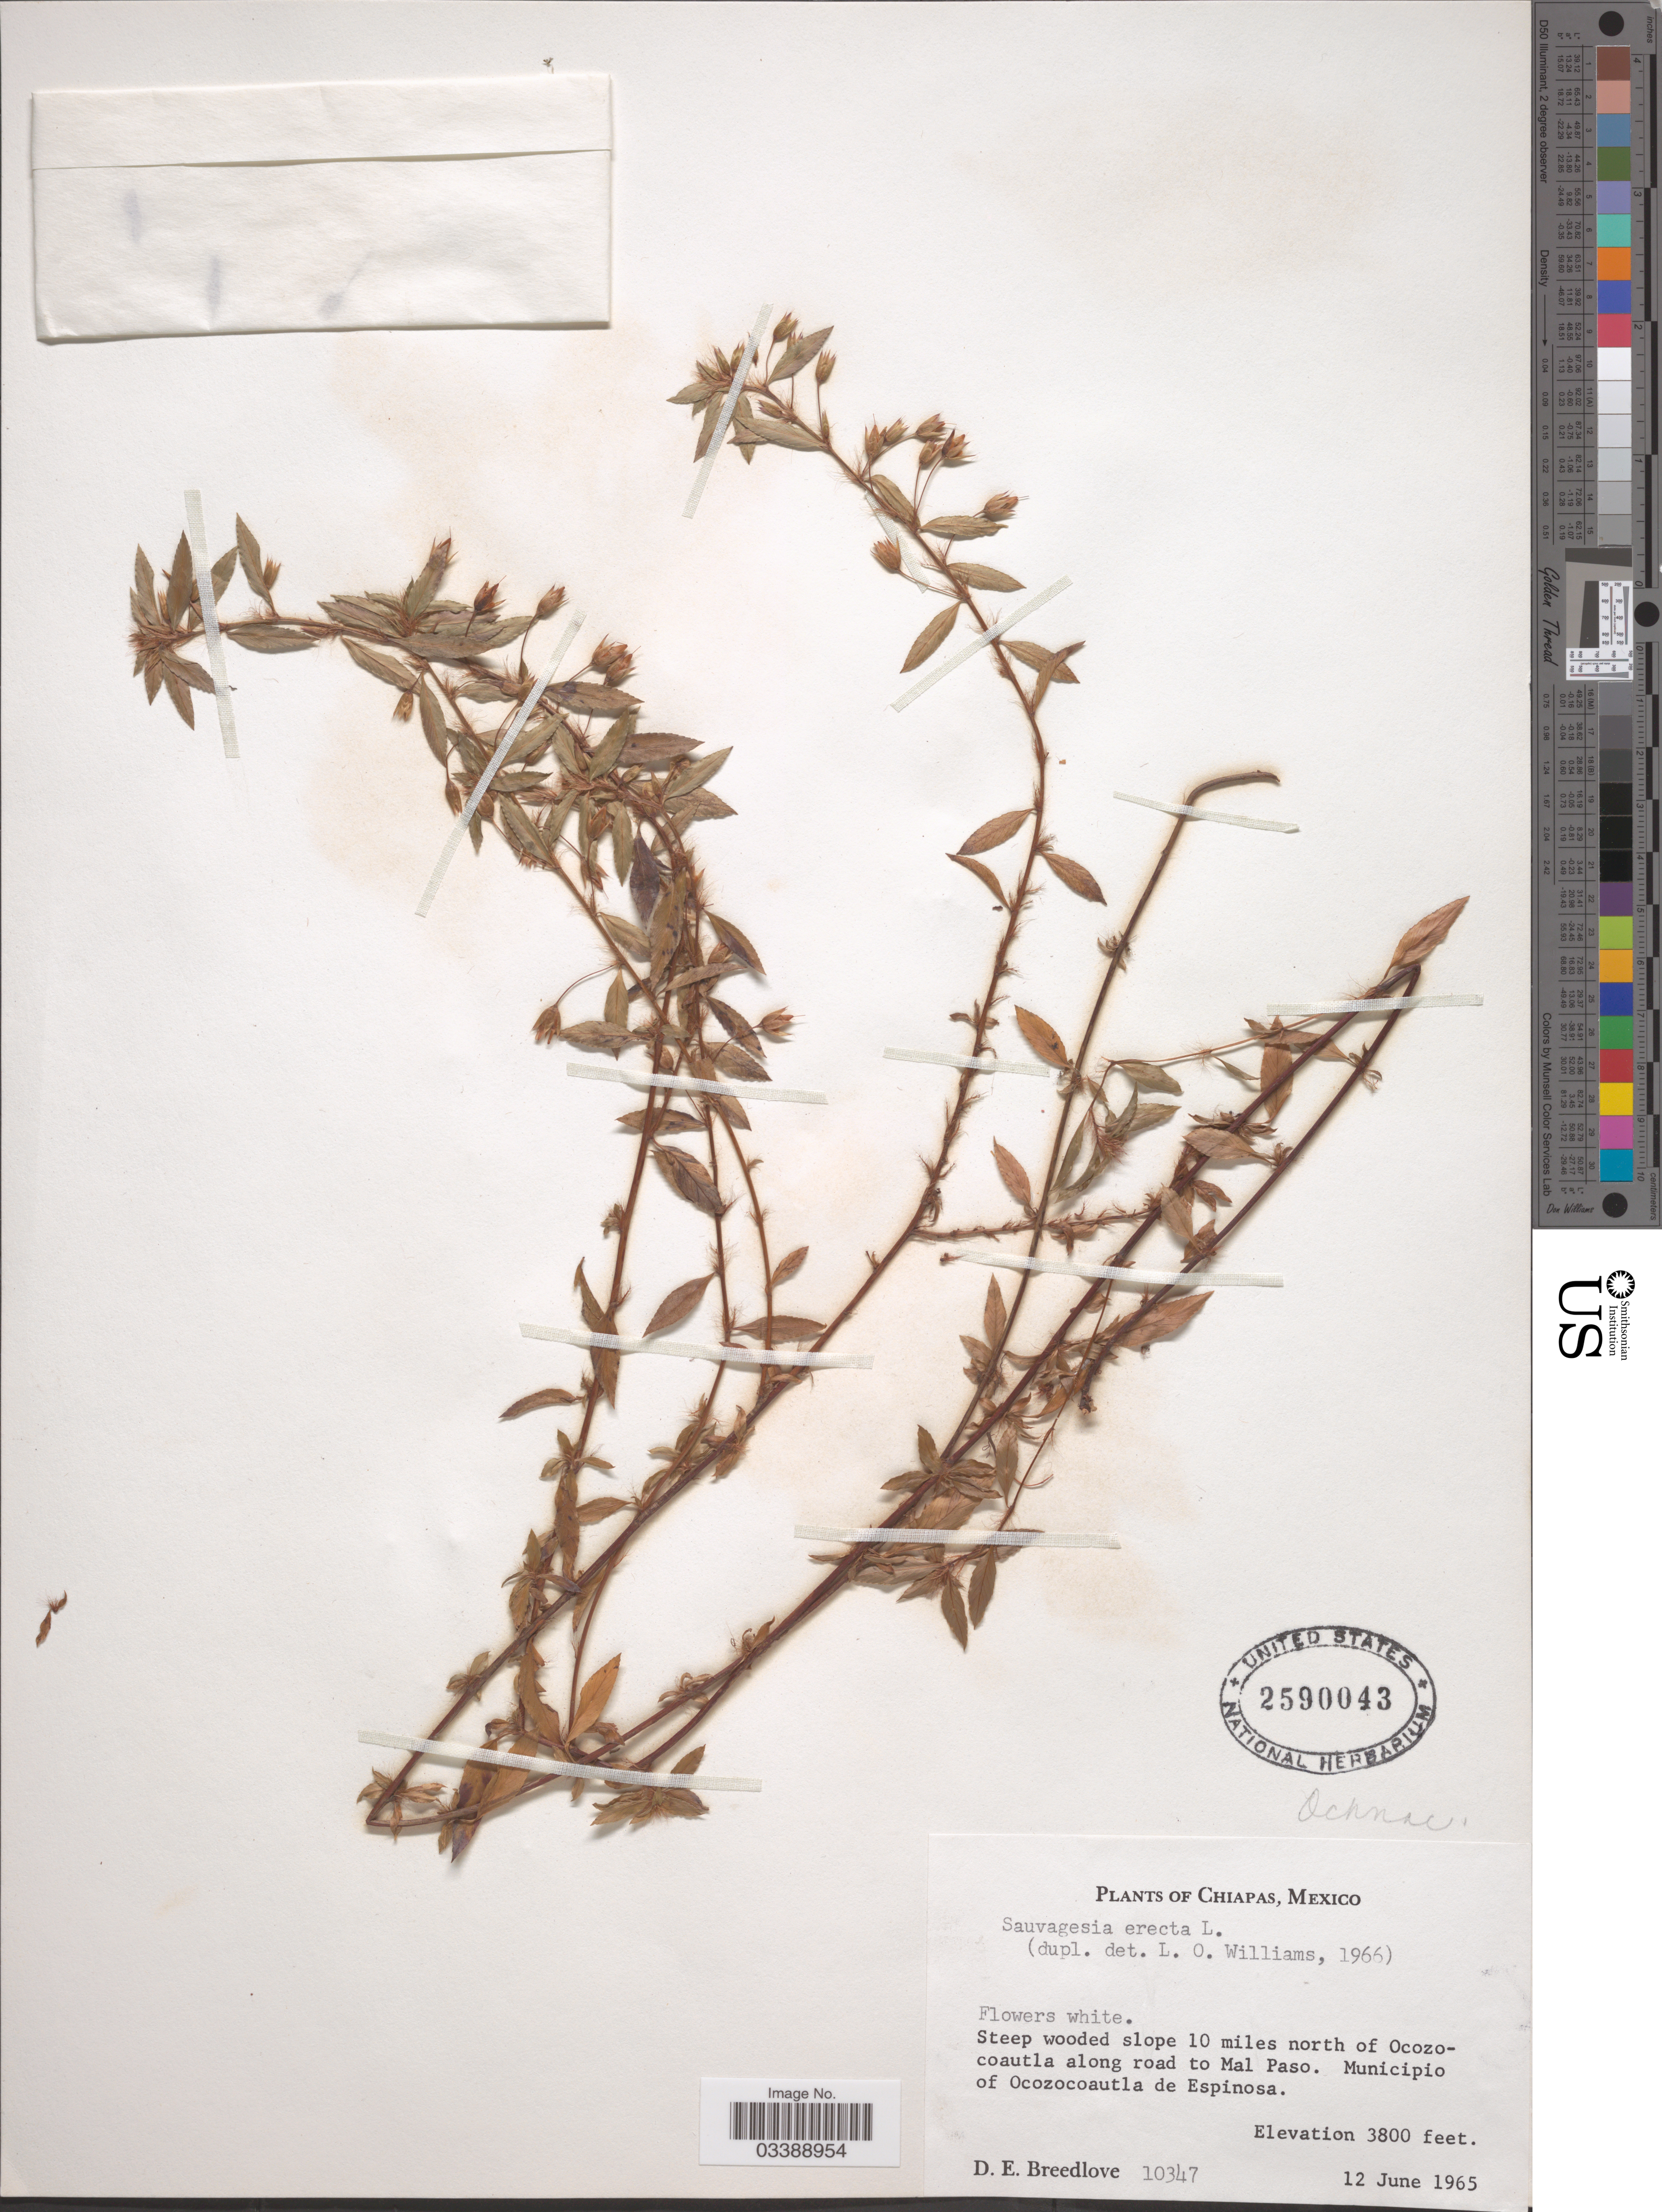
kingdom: Plantae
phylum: Tracheophyta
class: Magnoliopsida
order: Malpighiales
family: Ochnaceae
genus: Sauvagesia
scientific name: Sauvagesia erecta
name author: L.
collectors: D. E. Breedlove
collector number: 10347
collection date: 1965-06-12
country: Mexico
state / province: Chiapas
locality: Steep wooded slope 10 miles north of Ocozocoautla along road to Mal Paso. Municipio of Ocozocoautla de Espinosa.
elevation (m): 1158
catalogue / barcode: US 2590043